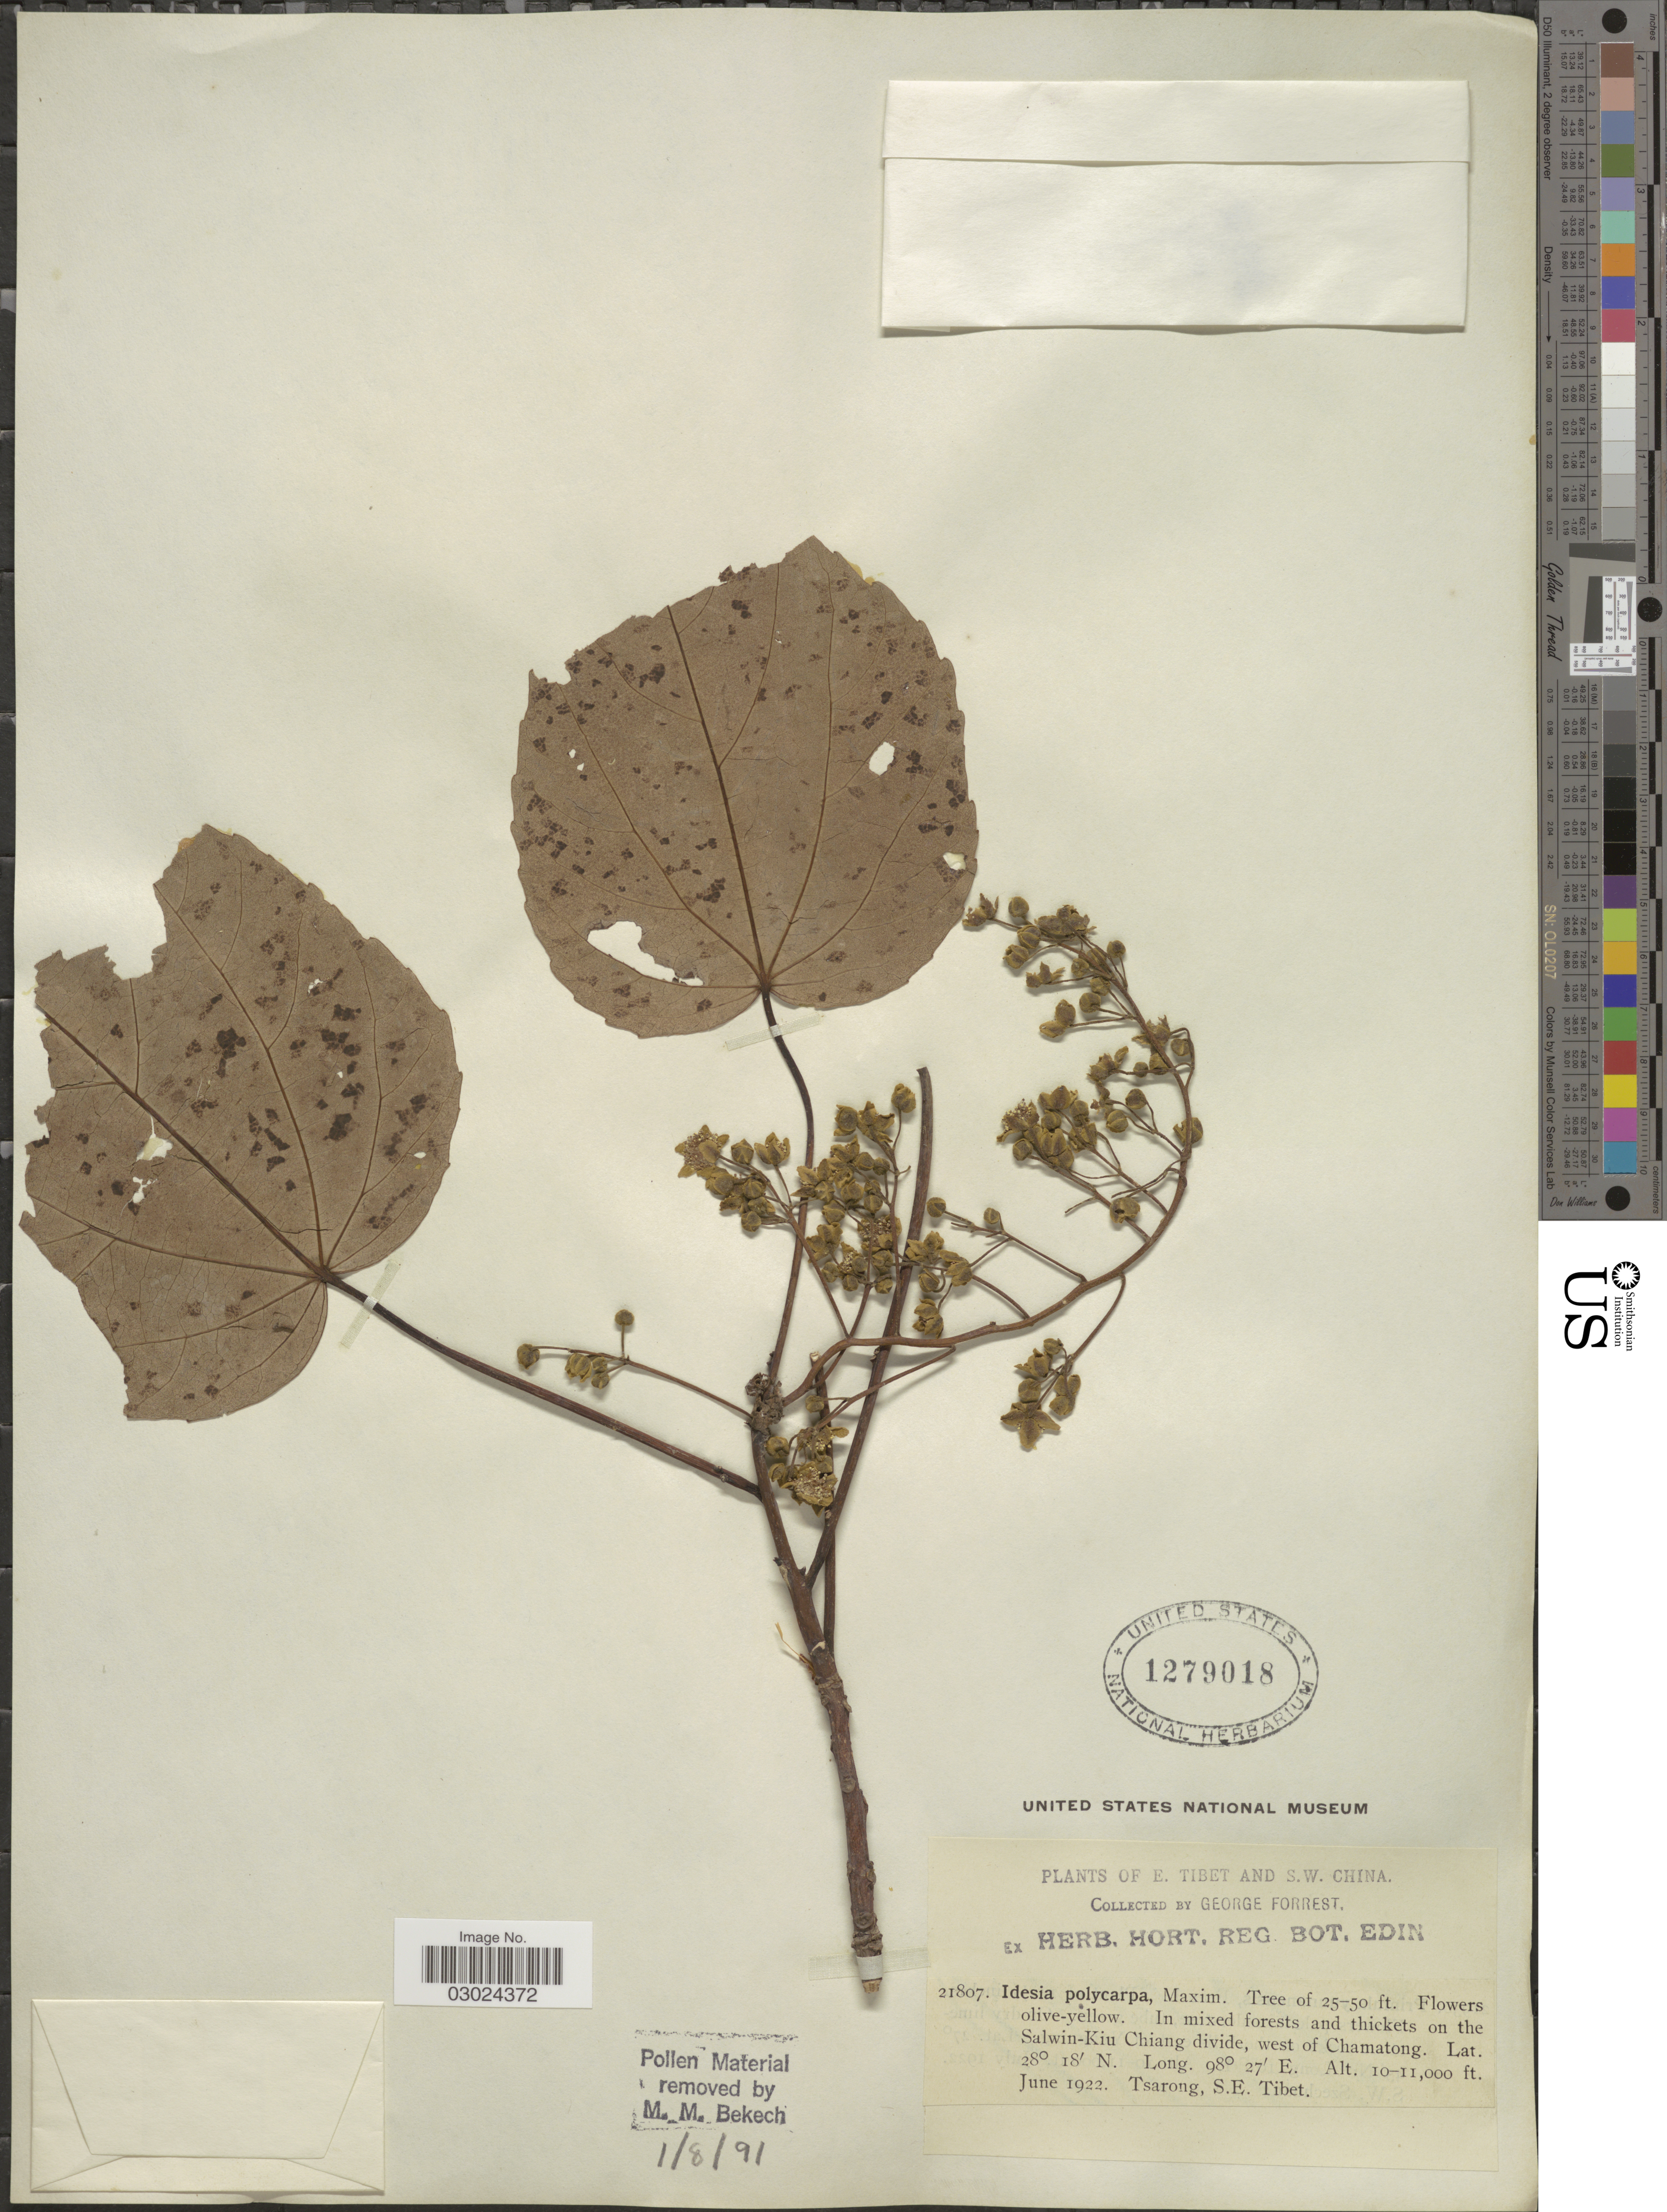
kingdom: Plantae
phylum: Tracheophyta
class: Magnoliopsida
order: Malpighiales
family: Salicaceae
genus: Idesia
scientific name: Idesia polycarpa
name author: Maxim.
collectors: G. Forrest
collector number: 21807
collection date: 1922-06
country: China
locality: E. Tibet and S.W. China. In mixed forests and thickets on the Salwin-Kiu Chiang divide, west of Chamatong. Tsarong, S.E. Tibet.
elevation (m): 3048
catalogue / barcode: US 1279018